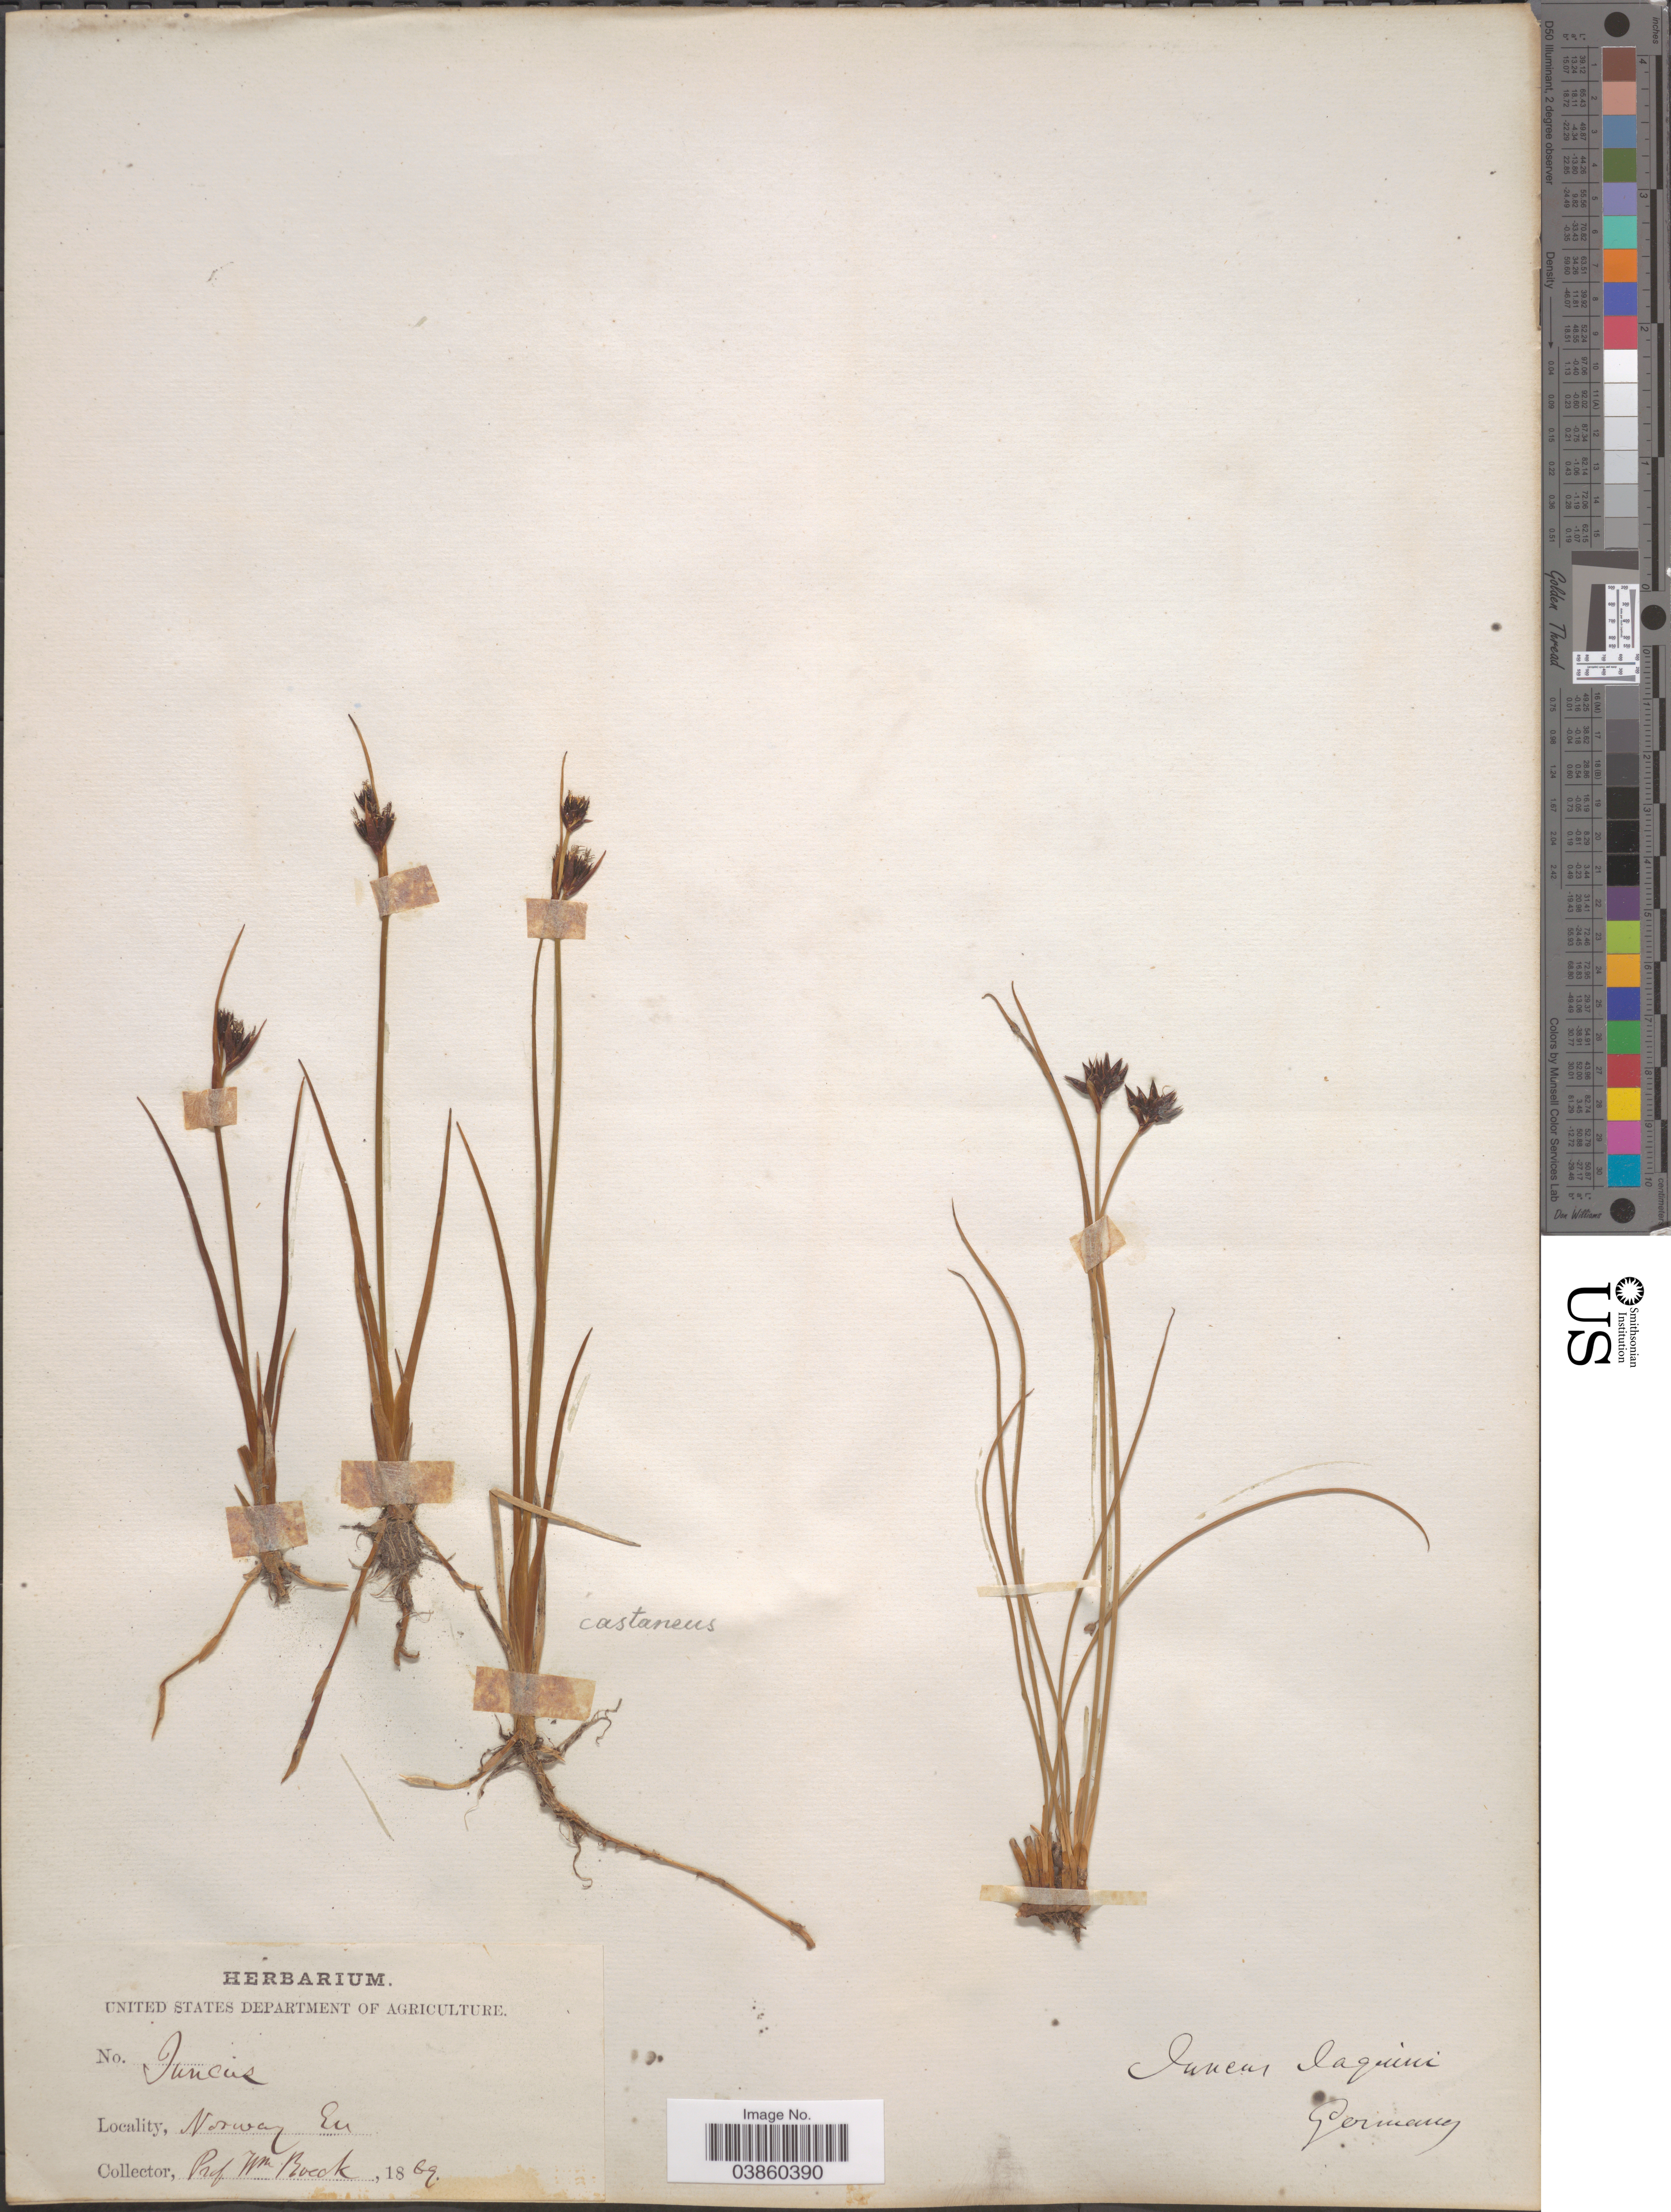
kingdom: Plantae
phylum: Tracheophyta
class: Liliopsida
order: Poales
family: Juncaceae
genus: Juncus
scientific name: Juncus jacquinii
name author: L.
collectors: W. Boeck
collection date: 1869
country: Norway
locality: Norway Eu.